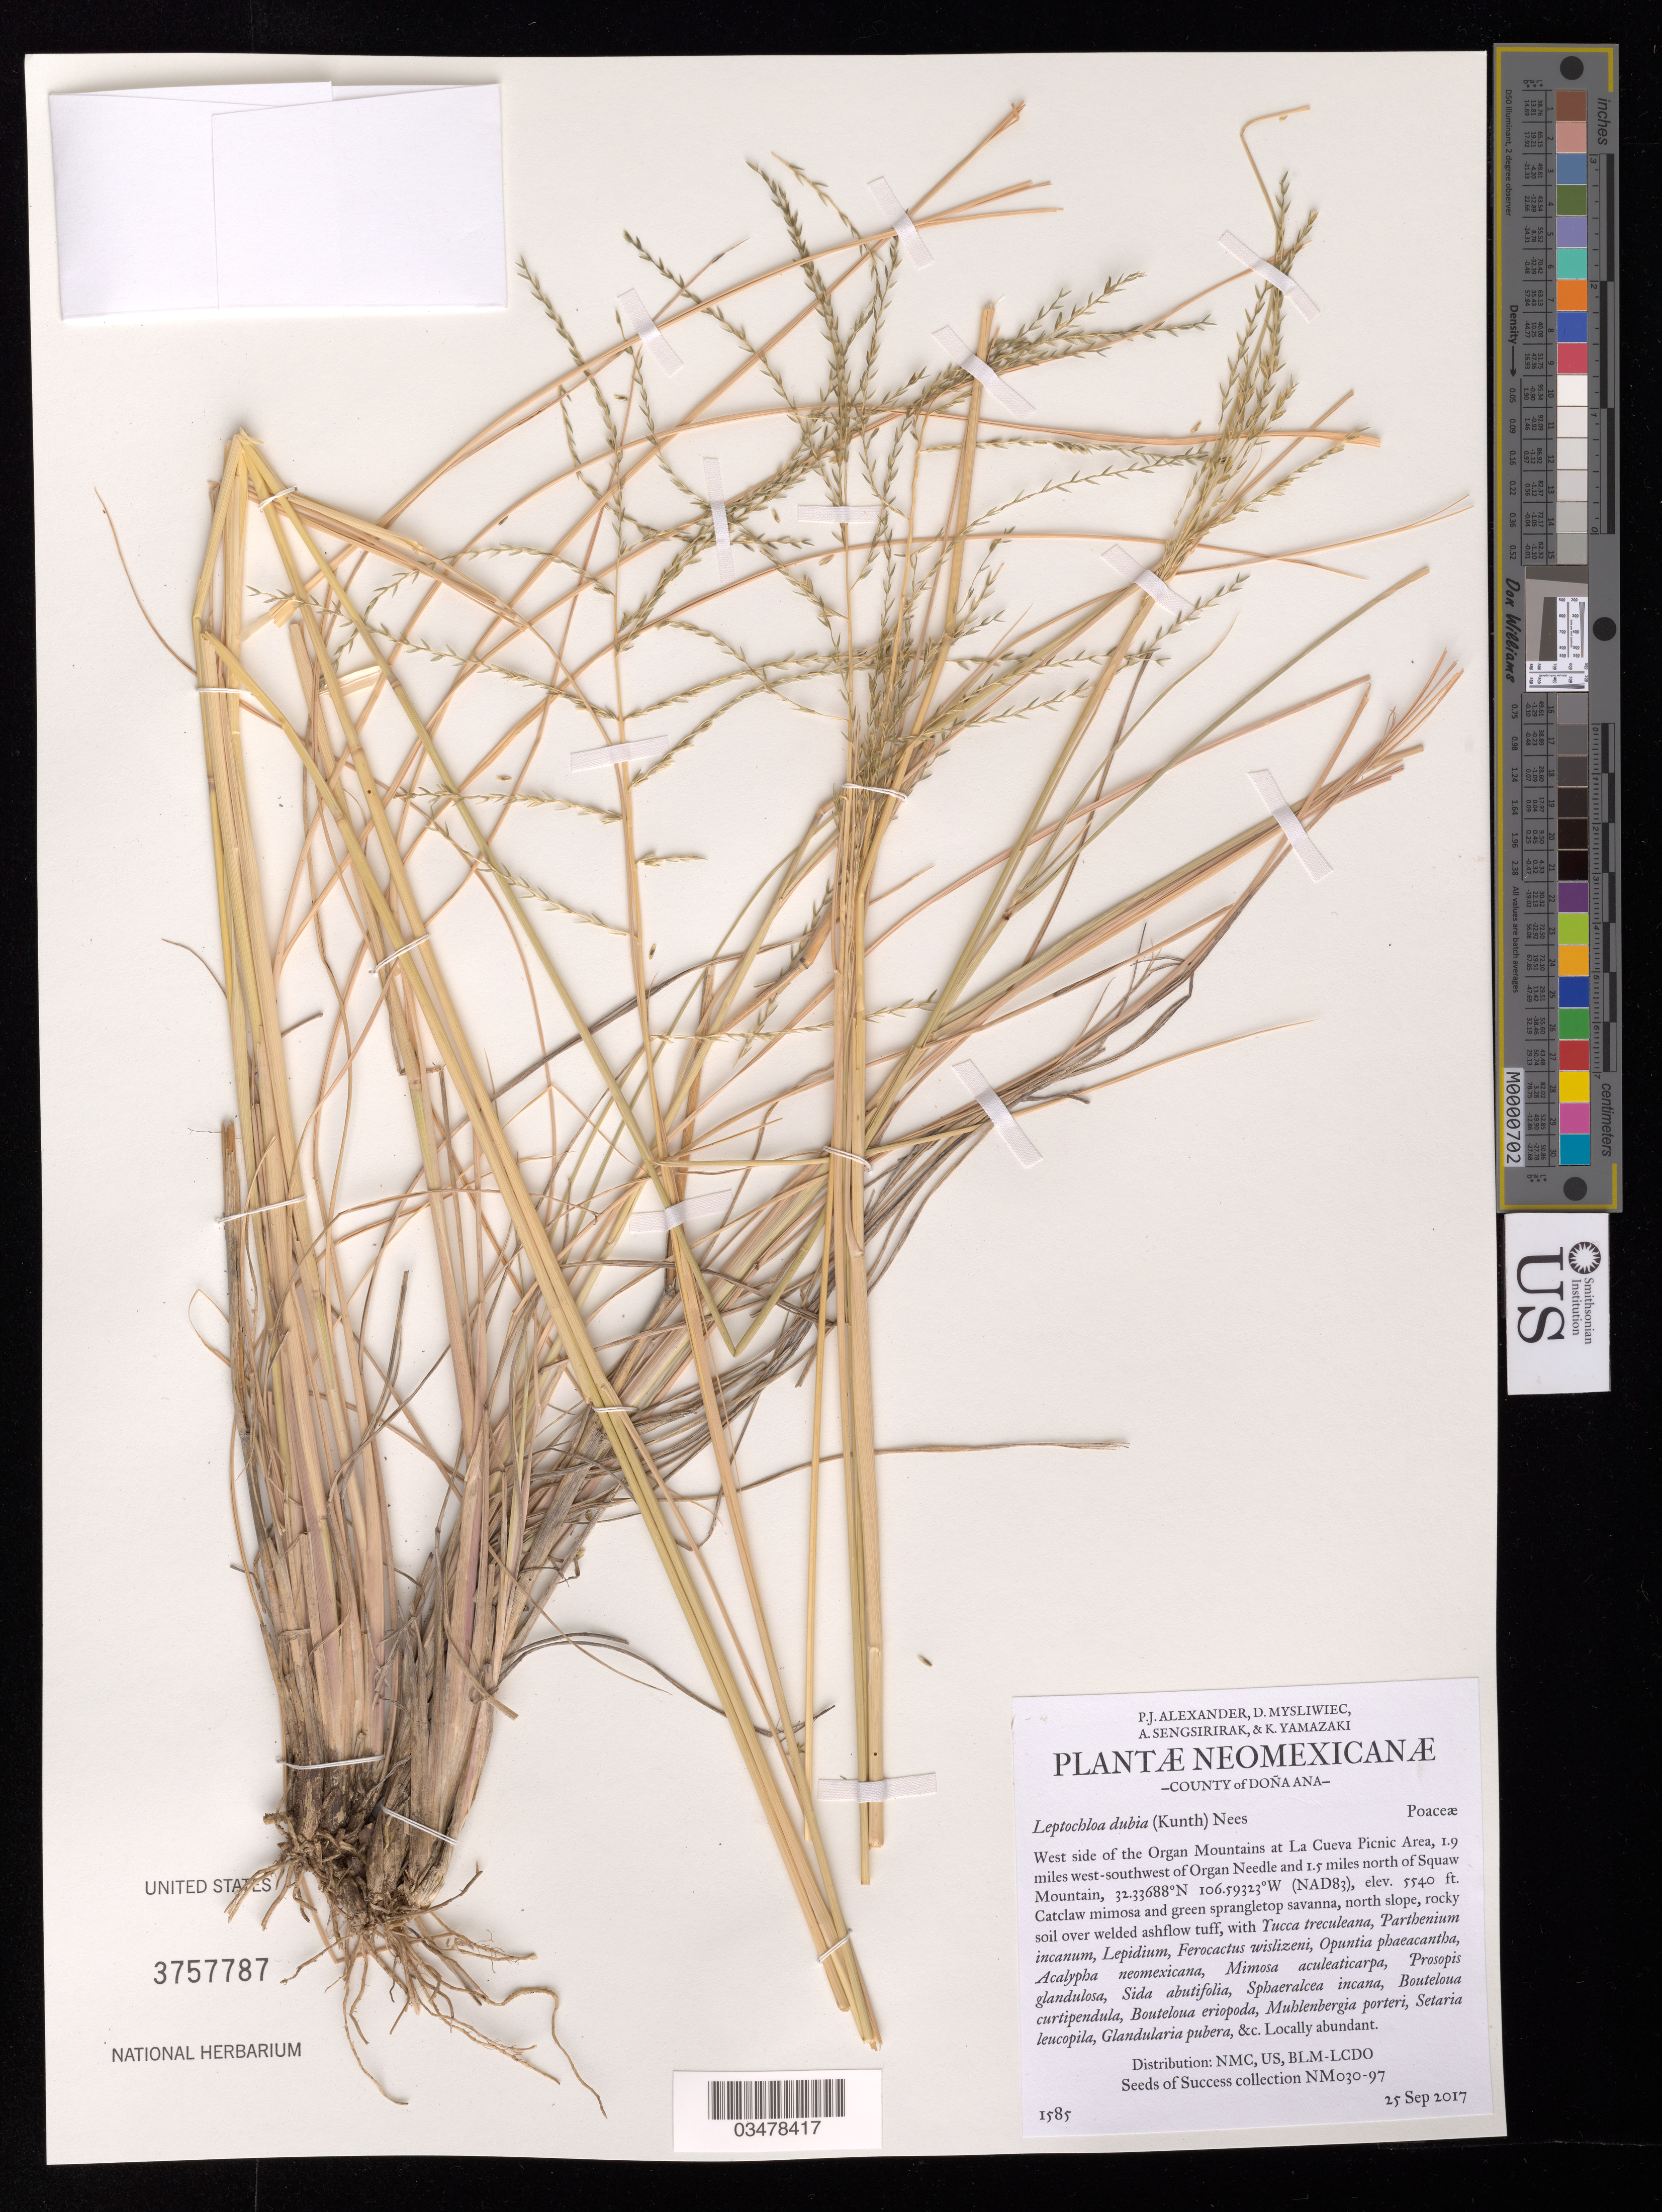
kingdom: Plantae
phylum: Tracheophyta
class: Liliopsida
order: Poales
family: Poaceae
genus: Leptochloa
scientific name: Leptochloa dubia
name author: (Kunth) Nees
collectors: P. Alexander, D. Mysliwiec, A. Sengsirirak & K. Yamazaki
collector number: NM030-097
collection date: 2017-09-25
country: United States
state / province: New Mexico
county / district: Dona Ana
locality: Dripping Spring recreational area. Organ Mts at La Cueva Picnic Area, 1.9 mi. WSW of Organ Needle and 1.5 mi. N of Squaw Mt.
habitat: Catclaw mimosa and green sprangletop savanna, rocky soil. Ecological site: Hills (R042XB027NM). Sida abutifolia, Stearia leucopila, Bouteloua eriopoda, etc.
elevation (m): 1689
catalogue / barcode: US 3757787